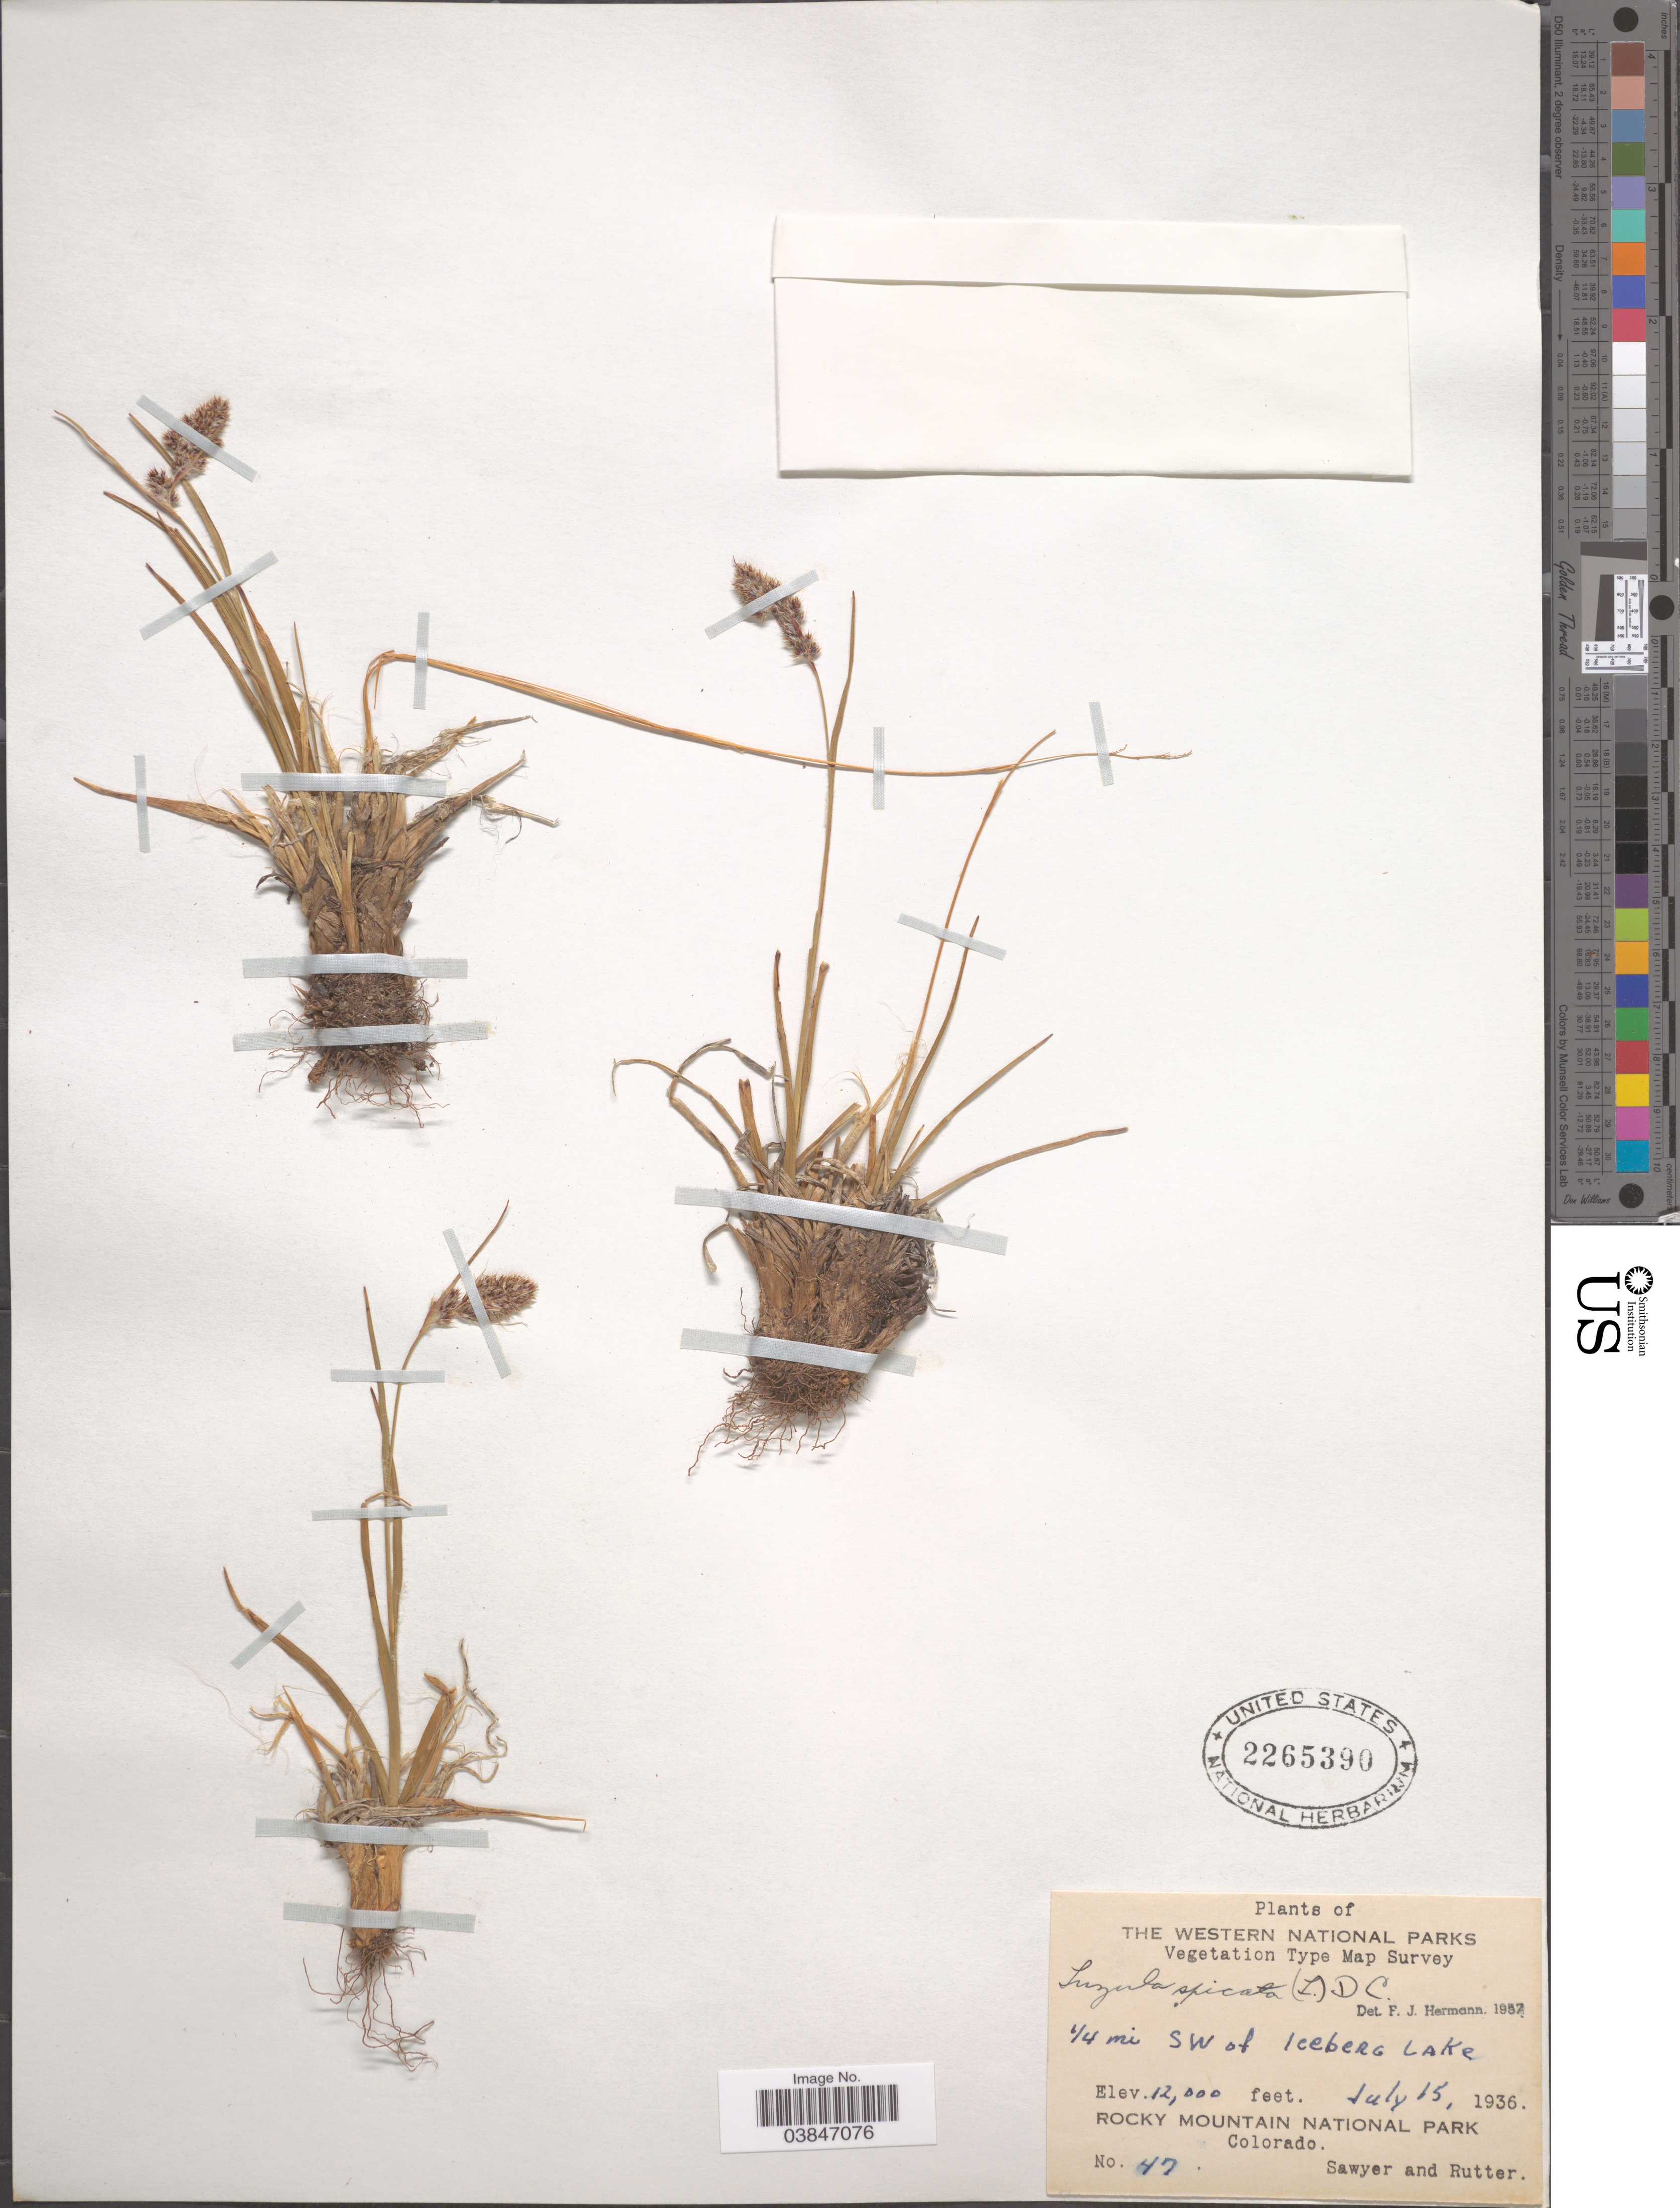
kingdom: Plantae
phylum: Tracheophyta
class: Liliopsida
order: Poales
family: Juncaceae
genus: Luzula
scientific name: Luzula spicata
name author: (L.) DC.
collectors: Sawyer & Rutter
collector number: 47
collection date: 1936-07-15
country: United States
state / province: Colorado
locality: The Western National Parks. ¼ mi SW of Iceberg Lake. Rocky Mountain National Park.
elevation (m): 3658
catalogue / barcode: US 2265390